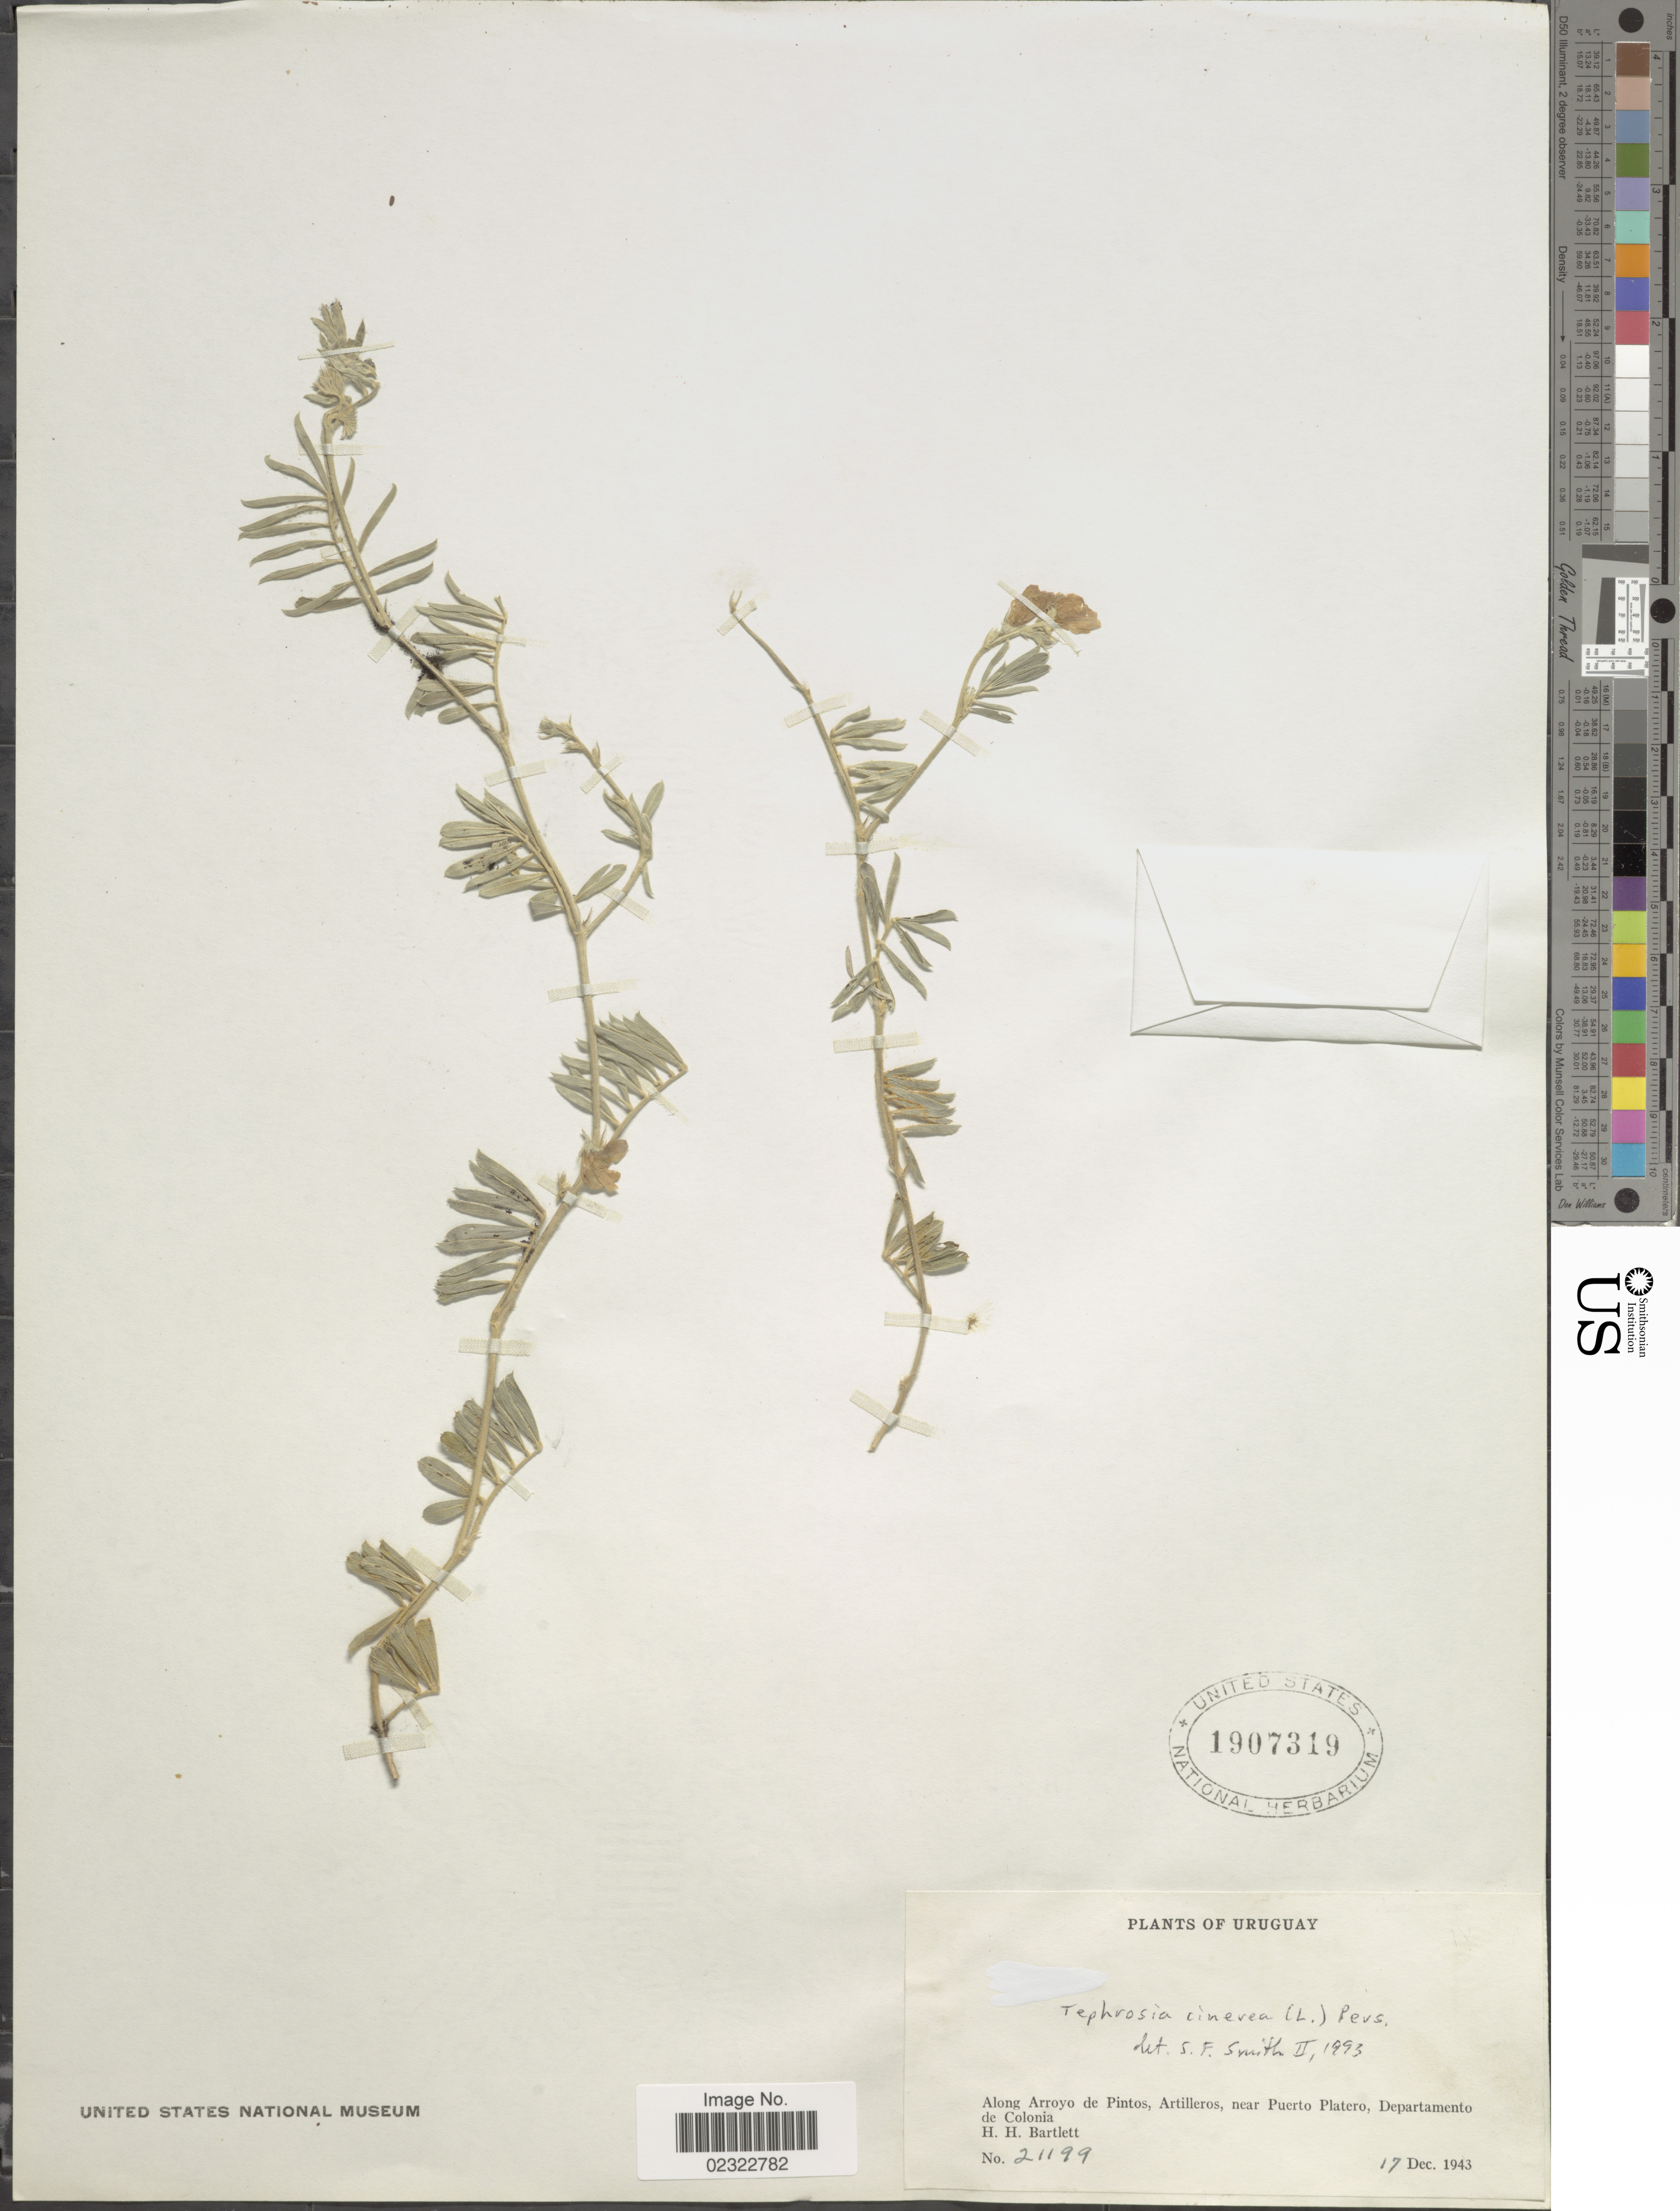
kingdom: Plantae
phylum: Tracheophyta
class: Magnoliopsida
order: Fabales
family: Fabaceae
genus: Tephrosia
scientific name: Tephrosia cinerea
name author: (L.) Pers.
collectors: H. H. Bartlett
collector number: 21199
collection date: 1943-12-17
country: Uruguay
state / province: Colonia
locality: Along Arroyo de Pintos, Artilleros, near Puerto Platero.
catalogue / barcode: US 1907319